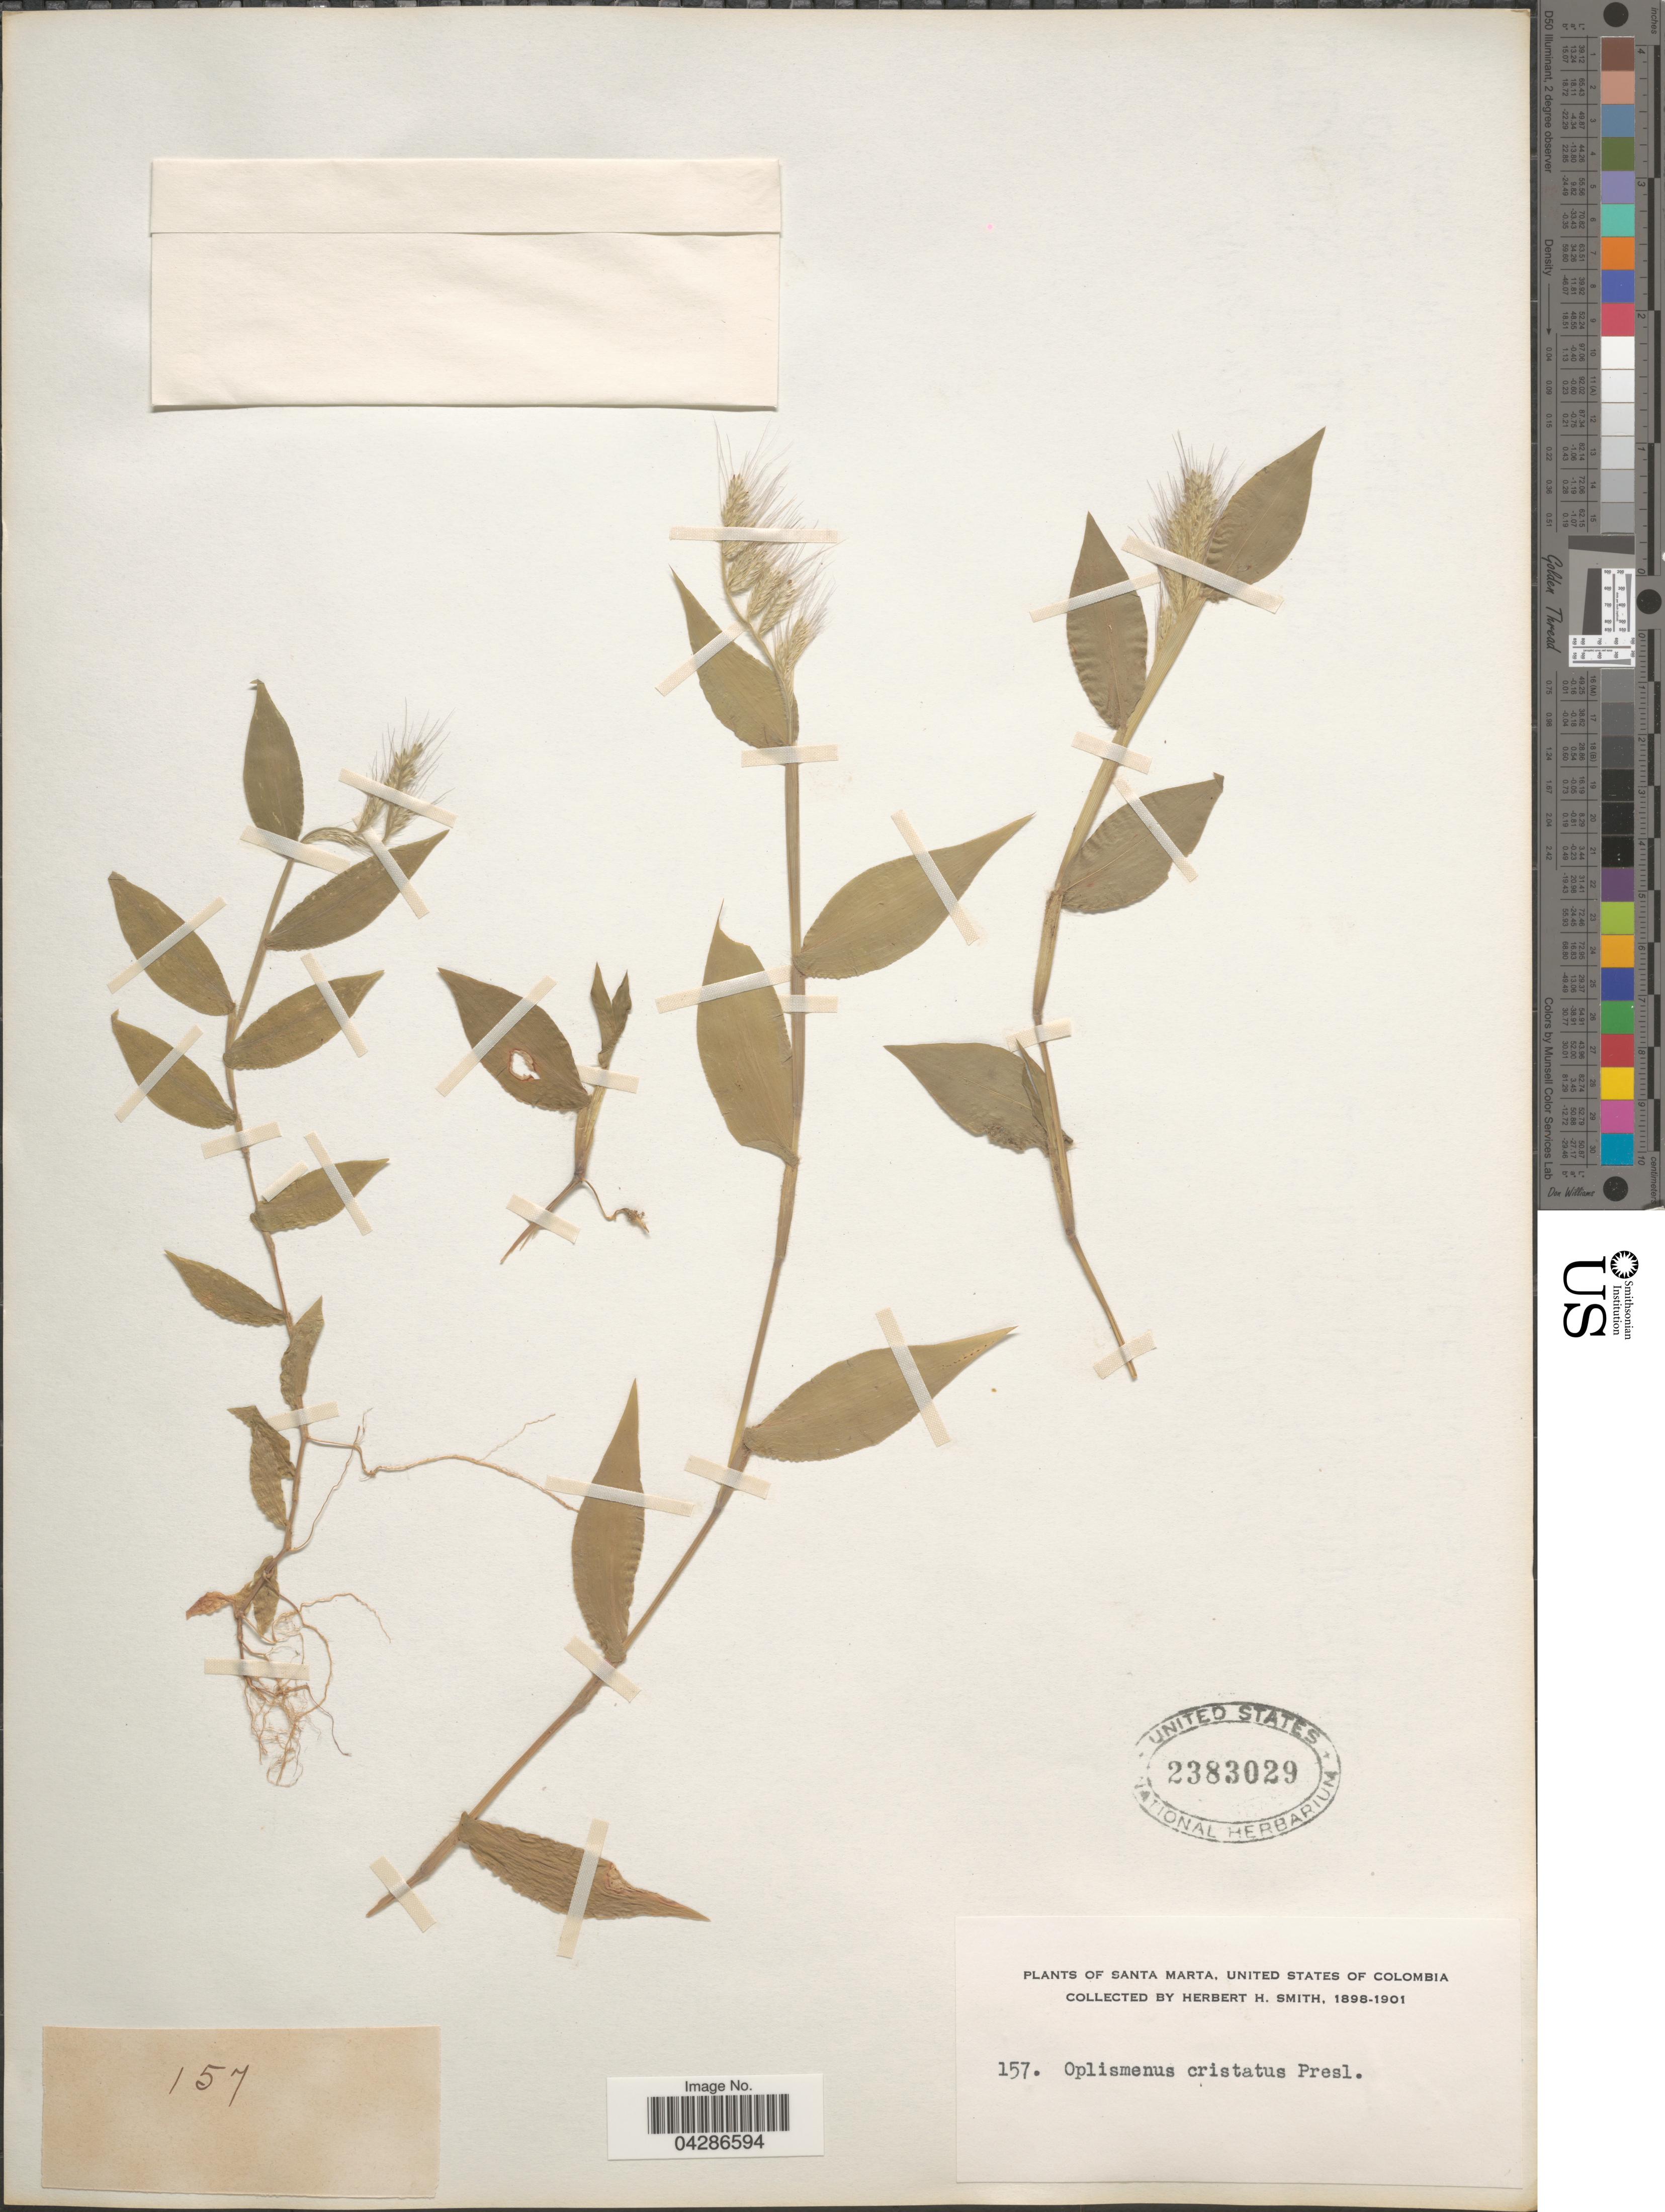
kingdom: Plantae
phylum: Tracheophyta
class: Liliopsida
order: Poales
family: Poaceae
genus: Oplismenus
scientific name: Oplismenus burmannii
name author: (Retz.) P. Beauv.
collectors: Herbert H. Smith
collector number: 157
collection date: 1898/1901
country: Colombia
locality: Santa Marta, United States of Colombia.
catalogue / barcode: US 2383029